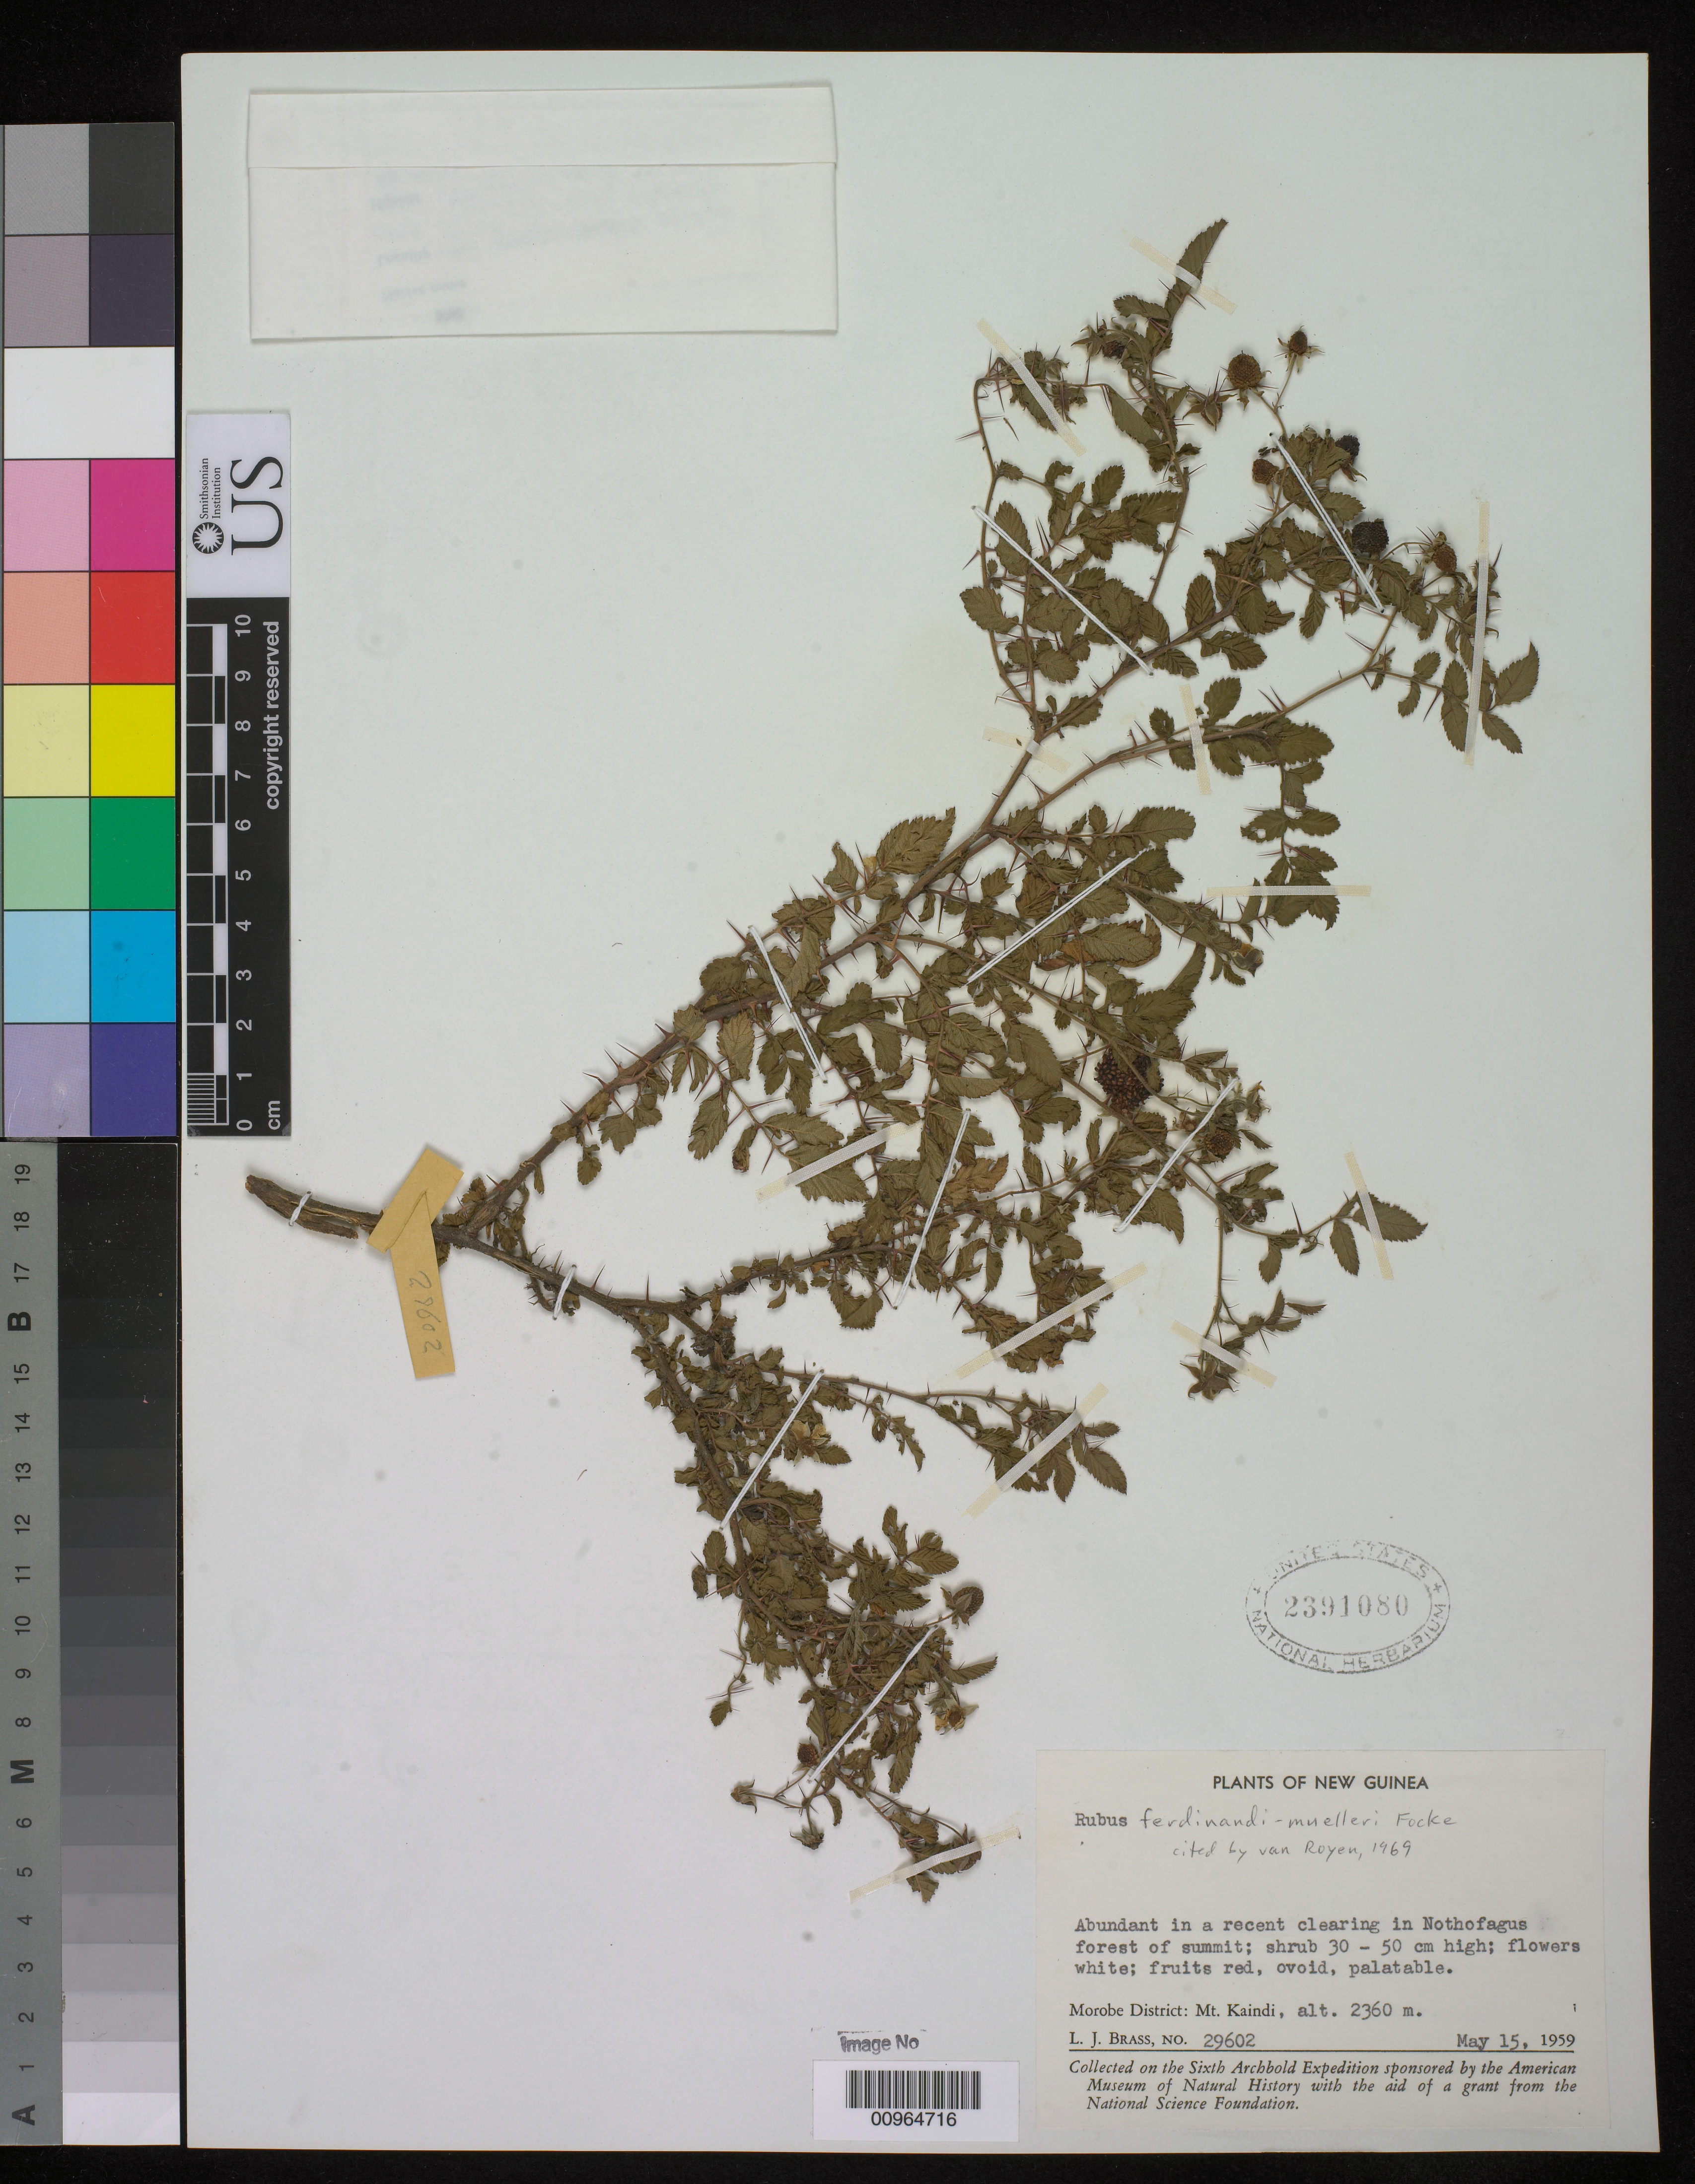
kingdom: Plantae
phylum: Tracheophyta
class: Magnoliopsida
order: Rosales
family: Rosaceae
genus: Rubus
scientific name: Rubus ferdinandi-muelleri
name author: Focke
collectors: L. J. Brass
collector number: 29602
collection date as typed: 15 May 1959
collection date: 1959-05-15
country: Papua New Guinea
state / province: Morobe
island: New Guinea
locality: Mt. Kaindi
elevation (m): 2360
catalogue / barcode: US 2391080